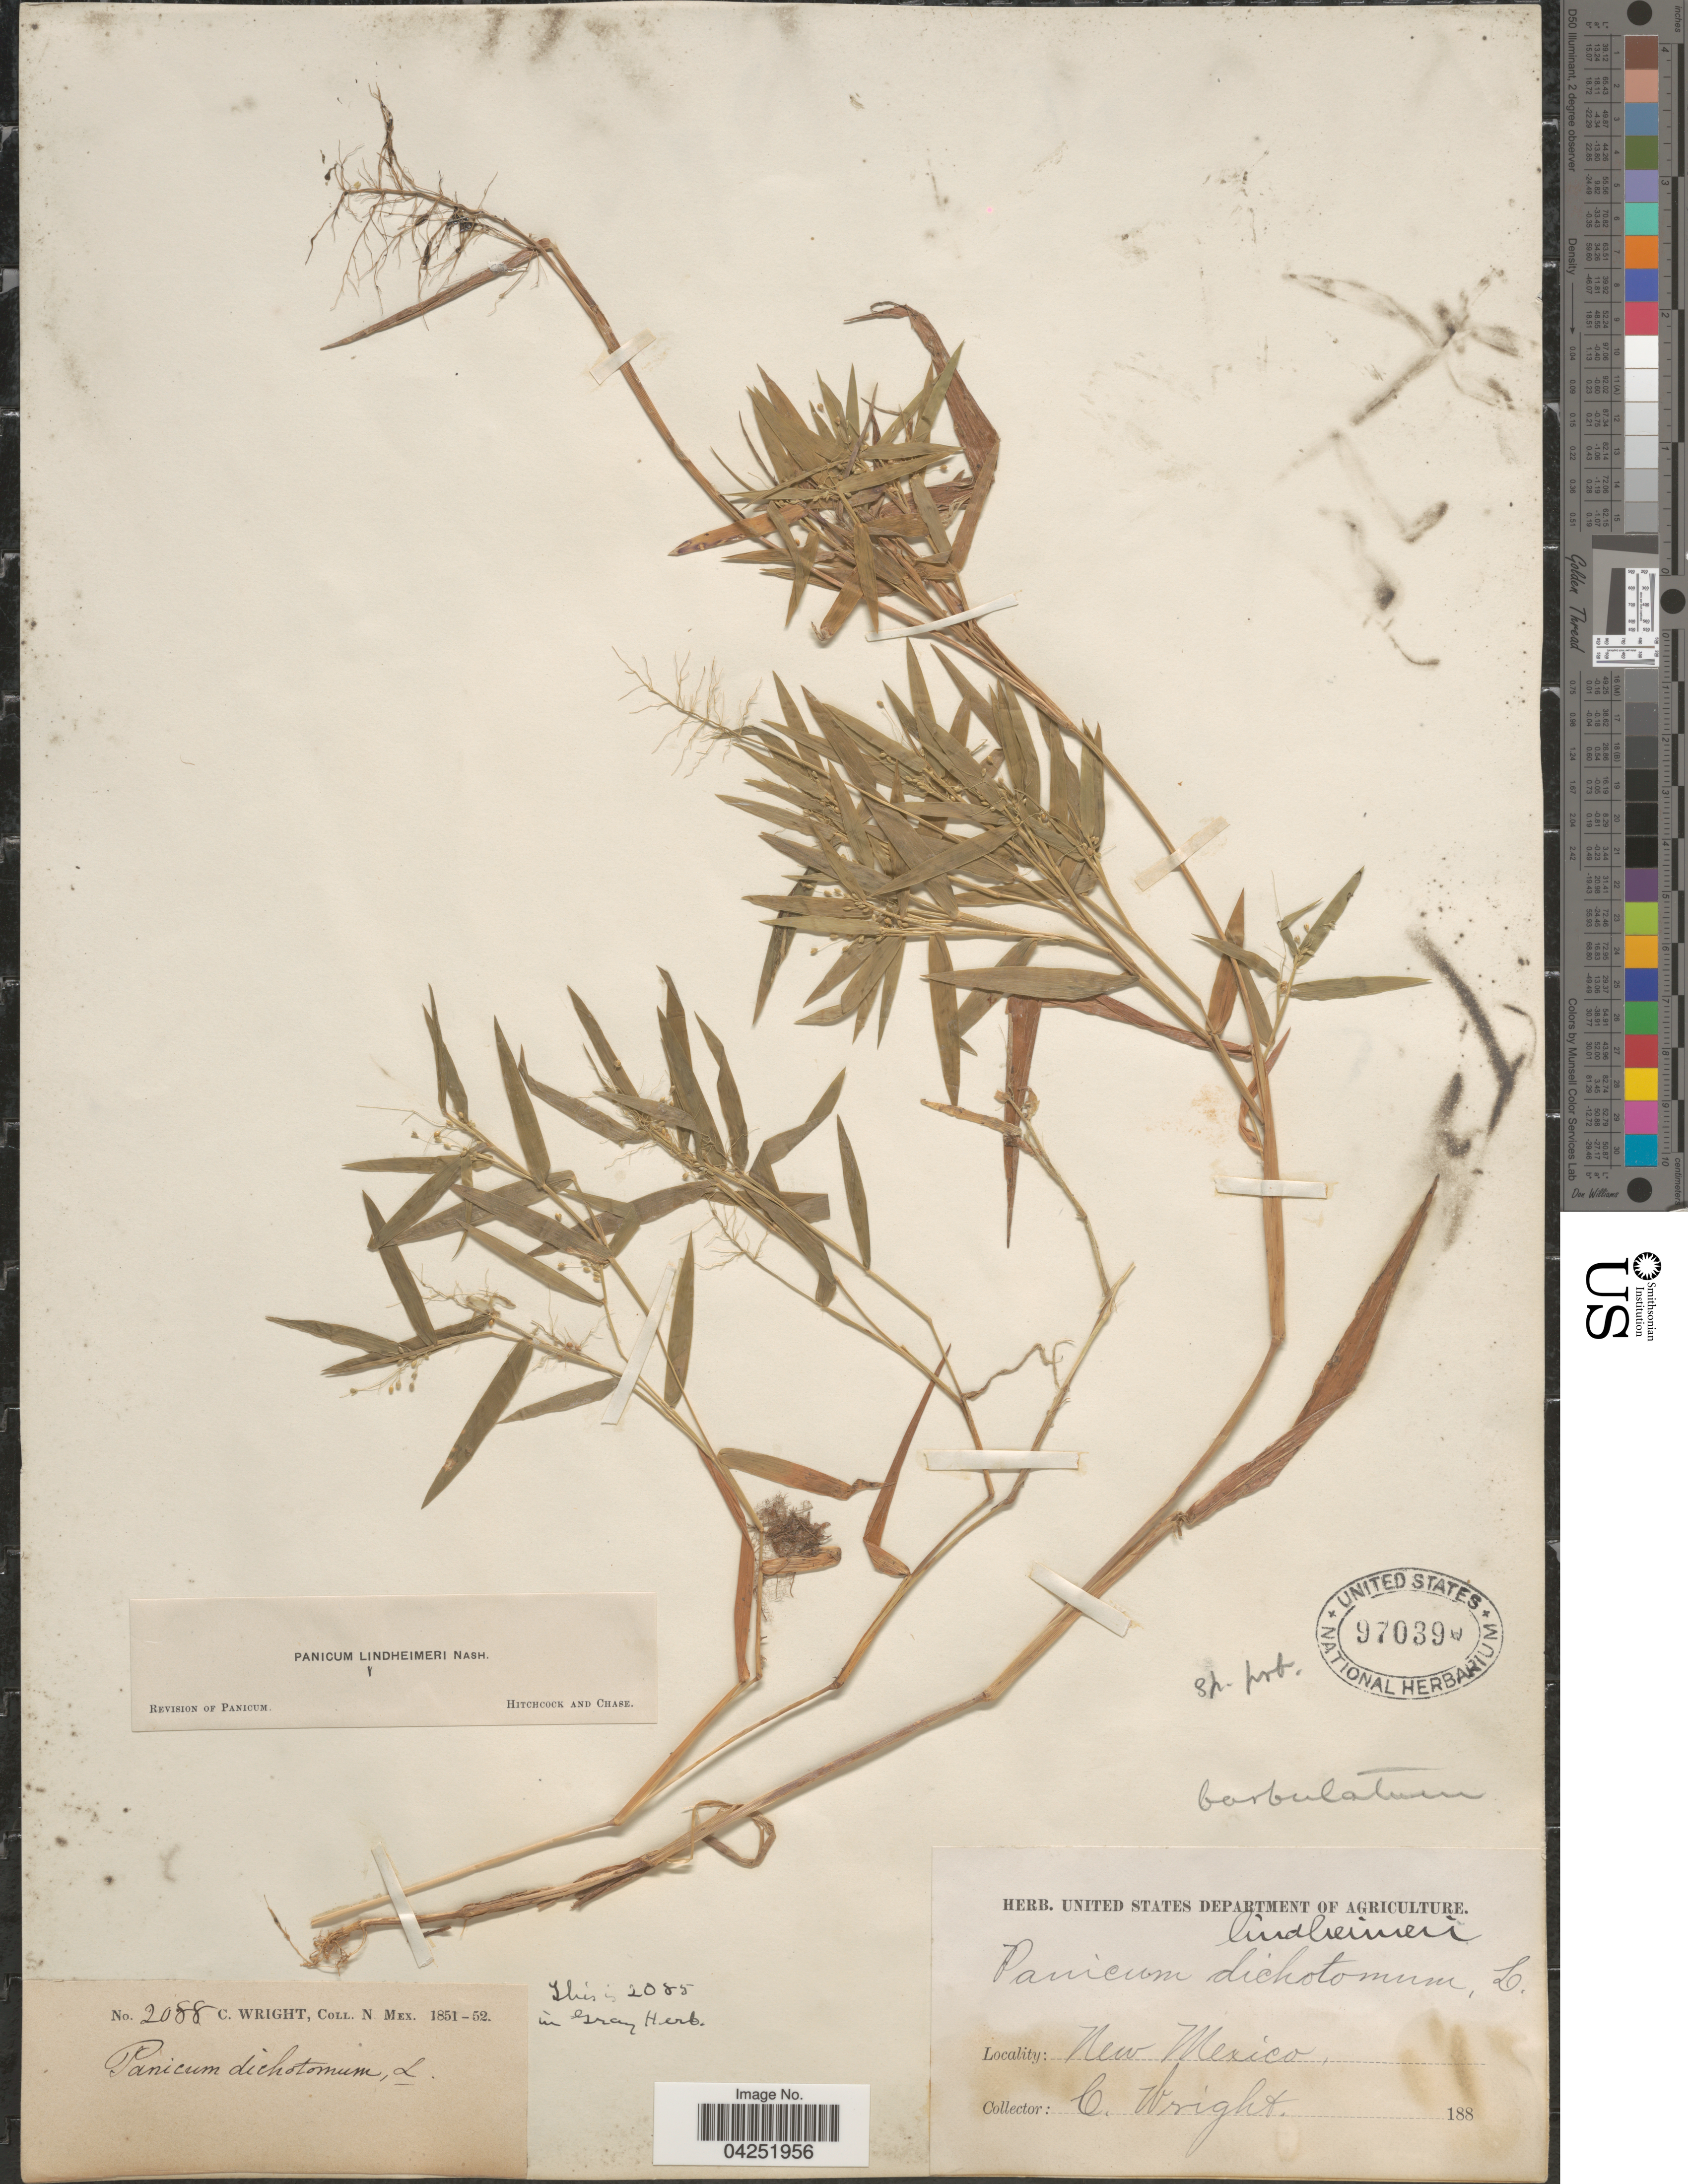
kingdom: Plantae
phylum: Tracheophyta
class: Liliopsida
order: Poales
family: Poaceae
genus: Dichanthelium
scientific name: Dichanthelium acuminatum var. lindheimeri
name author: (Nash) Gould & C.A. Clark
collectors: C. Wright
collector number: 2088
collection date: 1851/1852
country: United States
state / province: New Mexico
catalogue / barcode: US 970390